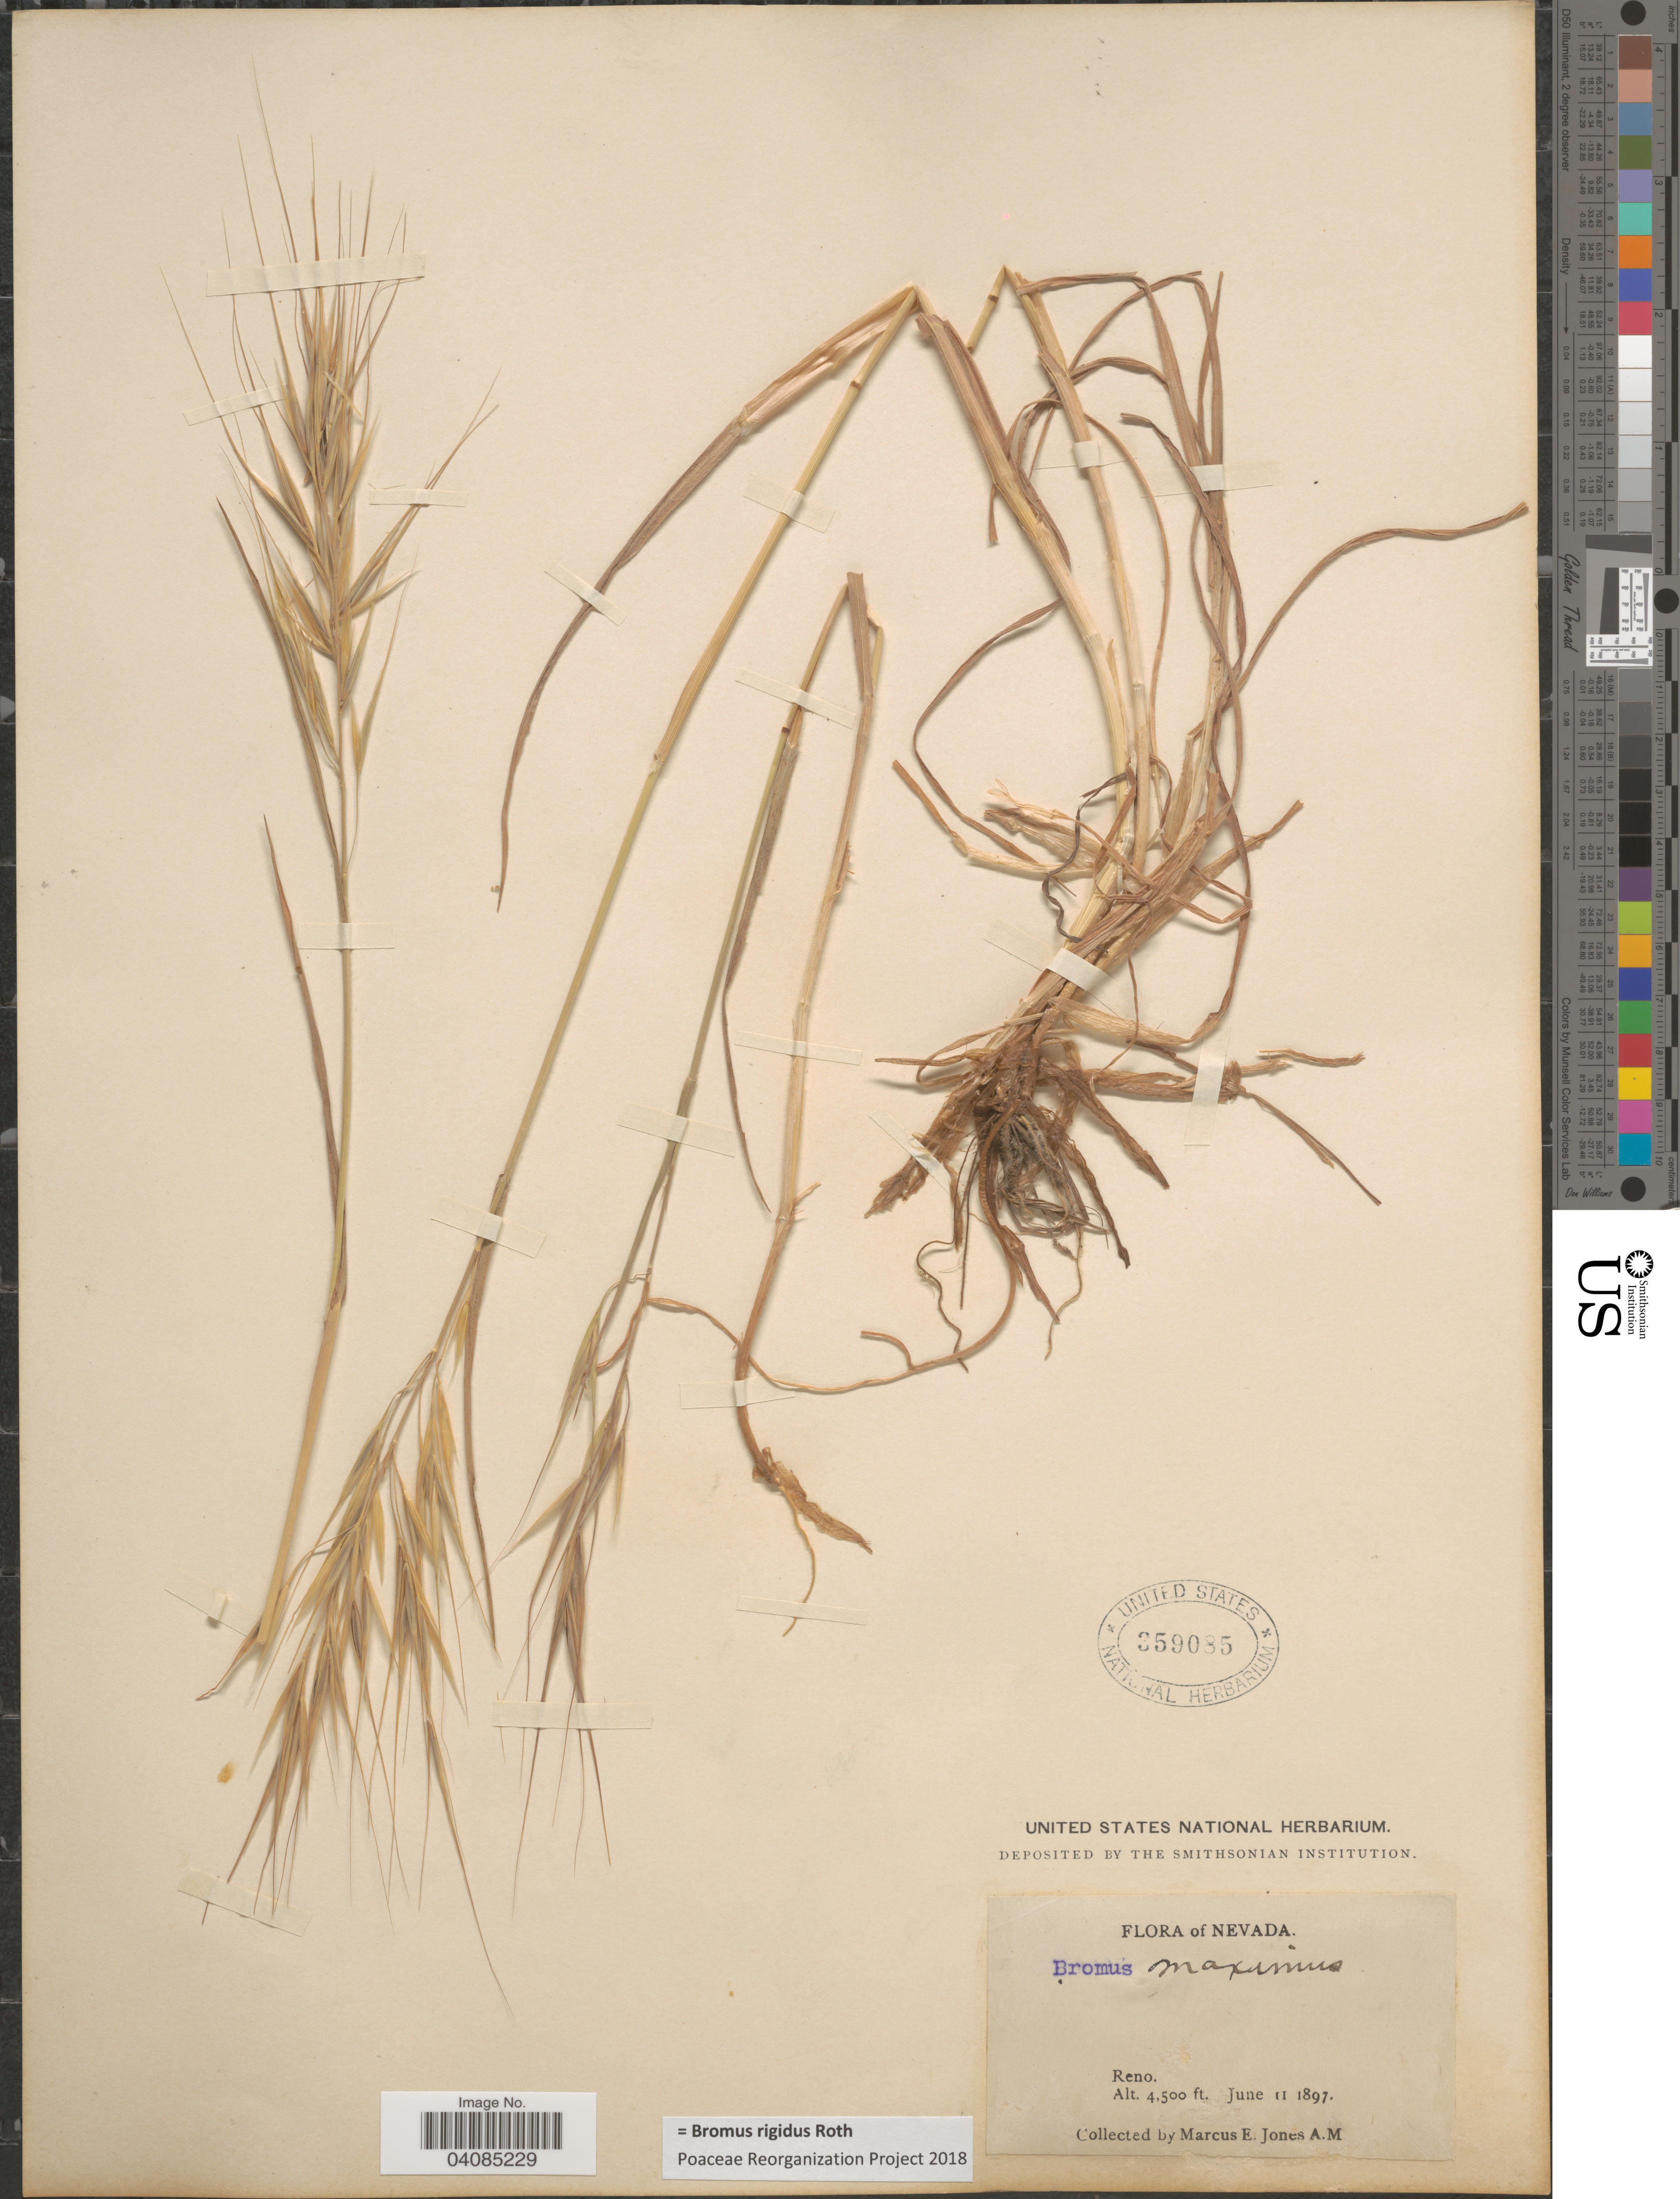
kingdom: Plantae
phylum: Tracheophyta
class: Liliopsida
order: Poales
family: Poaceae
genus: Bromus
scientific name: Bromus rigidus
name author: Roth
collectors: M. E. Jones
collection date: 1897-06-11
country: United States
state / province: Nevada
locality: Reno.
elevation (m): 1372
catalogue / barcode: US 359085